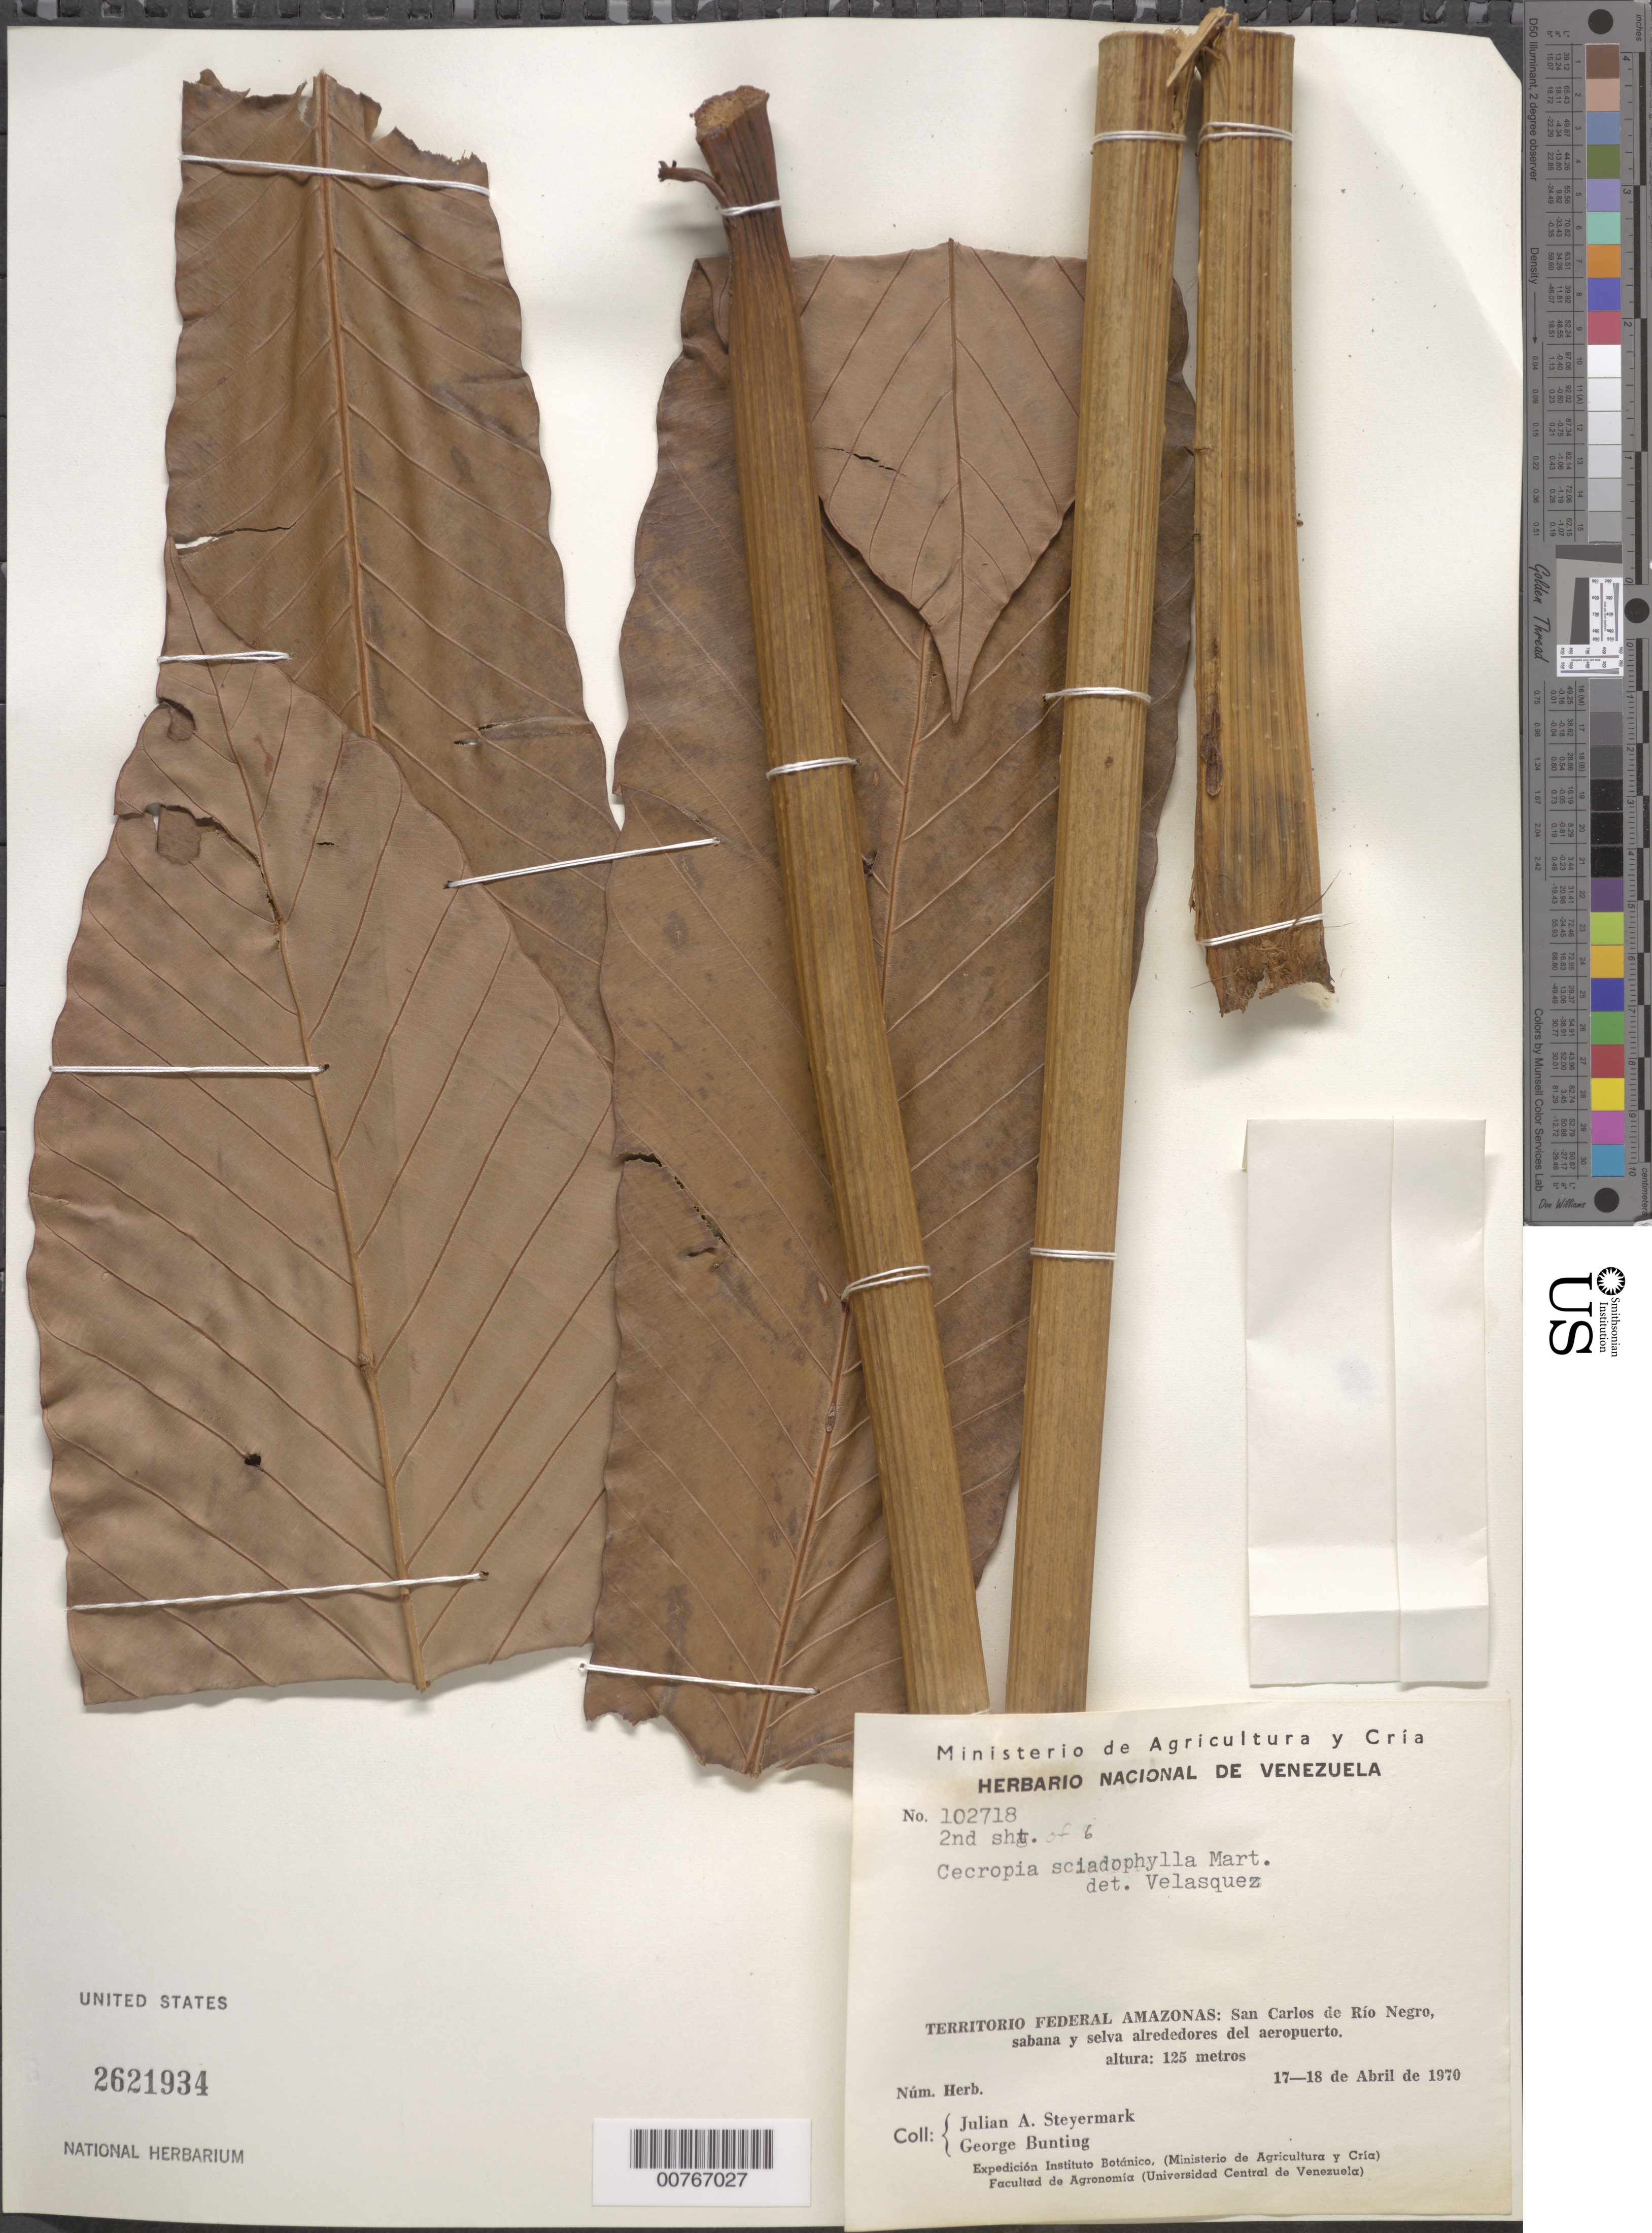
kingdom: Plantae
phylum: Tracheophyta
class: Magnoliopsida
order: Rosales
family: Urticaceae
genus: Cecropia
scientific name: Cecropia sciadophylla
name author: Mart.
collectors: J. Steyermark & G. S. Bunting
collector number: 102718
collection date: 1970-04-17/1970-04-18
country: Venezuela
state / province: Amazonas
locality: Territorio Federal Amazonas: San Carlos de Río Negro, sabana y selva alrededores del aeropuerto.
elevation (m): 125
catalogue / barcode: US 2621934